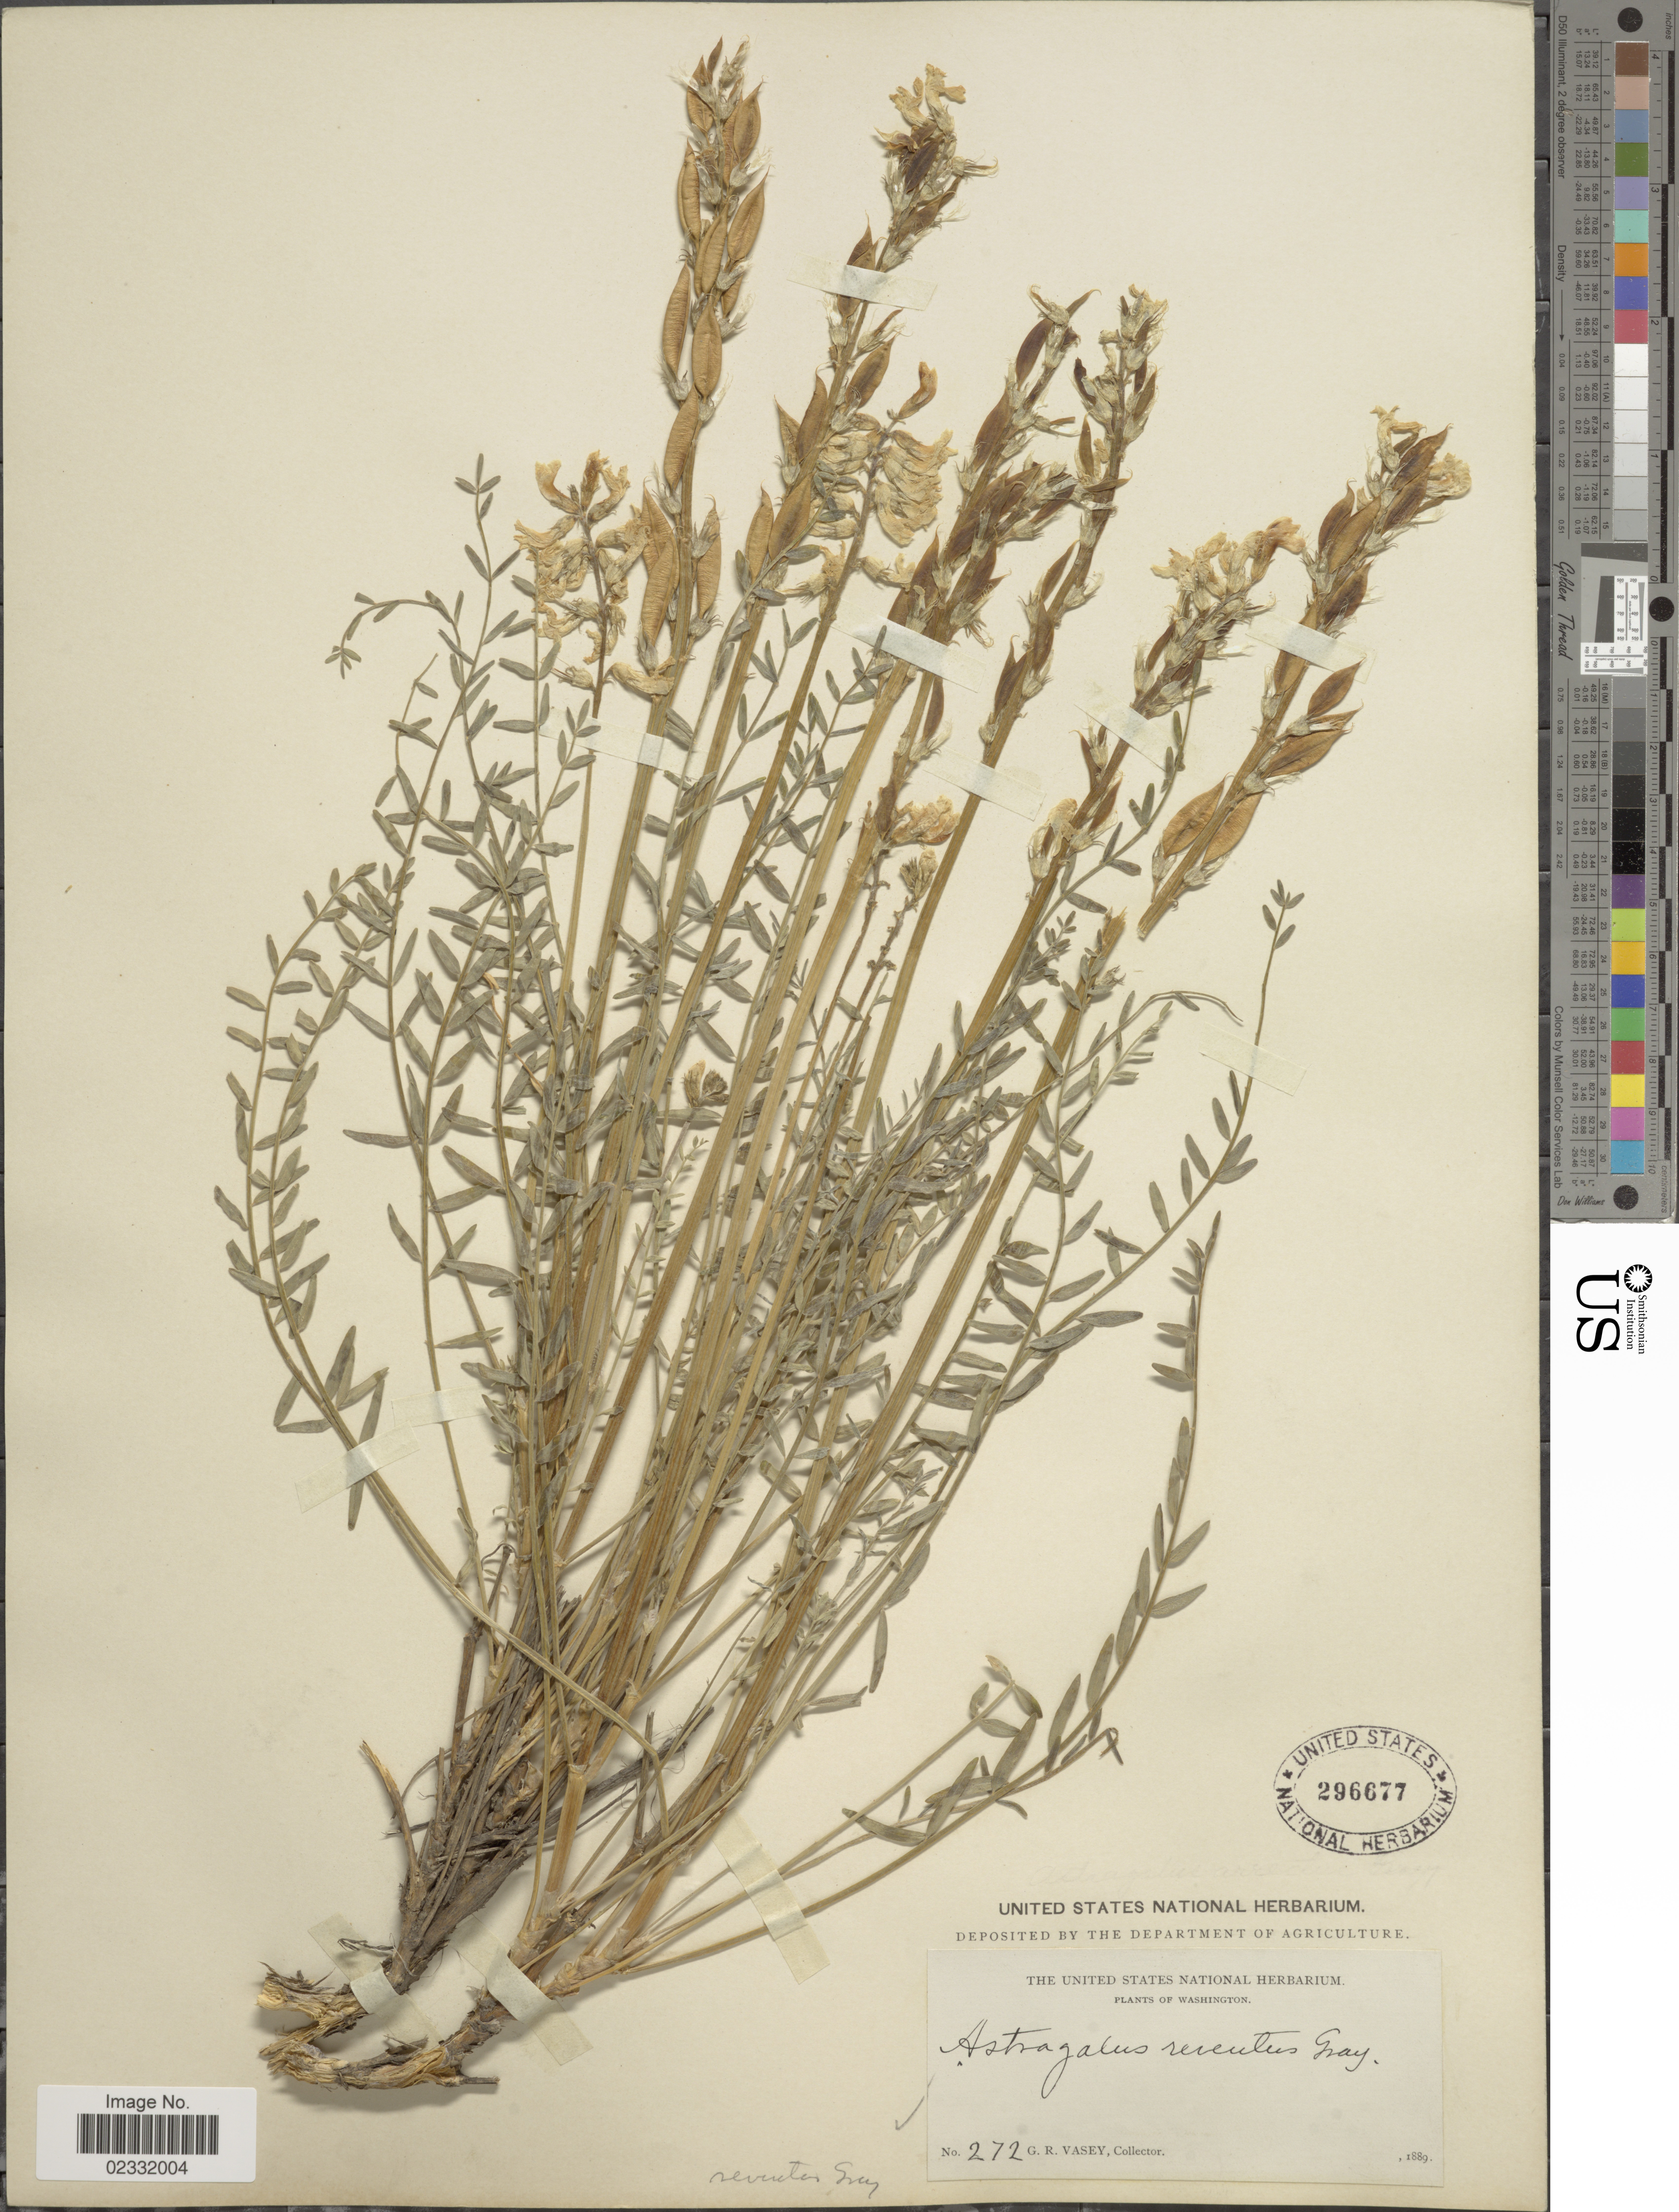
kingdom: Plantae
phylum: Tracheophyta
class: Magnoliopsida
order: Fabales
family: Fabaceae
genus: Astragalus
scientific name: Astragalus leibergi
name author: M.E. Jones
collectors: G. R. Vasey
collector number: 272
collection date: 1889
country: United States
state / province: Washington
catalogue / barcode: US 296677